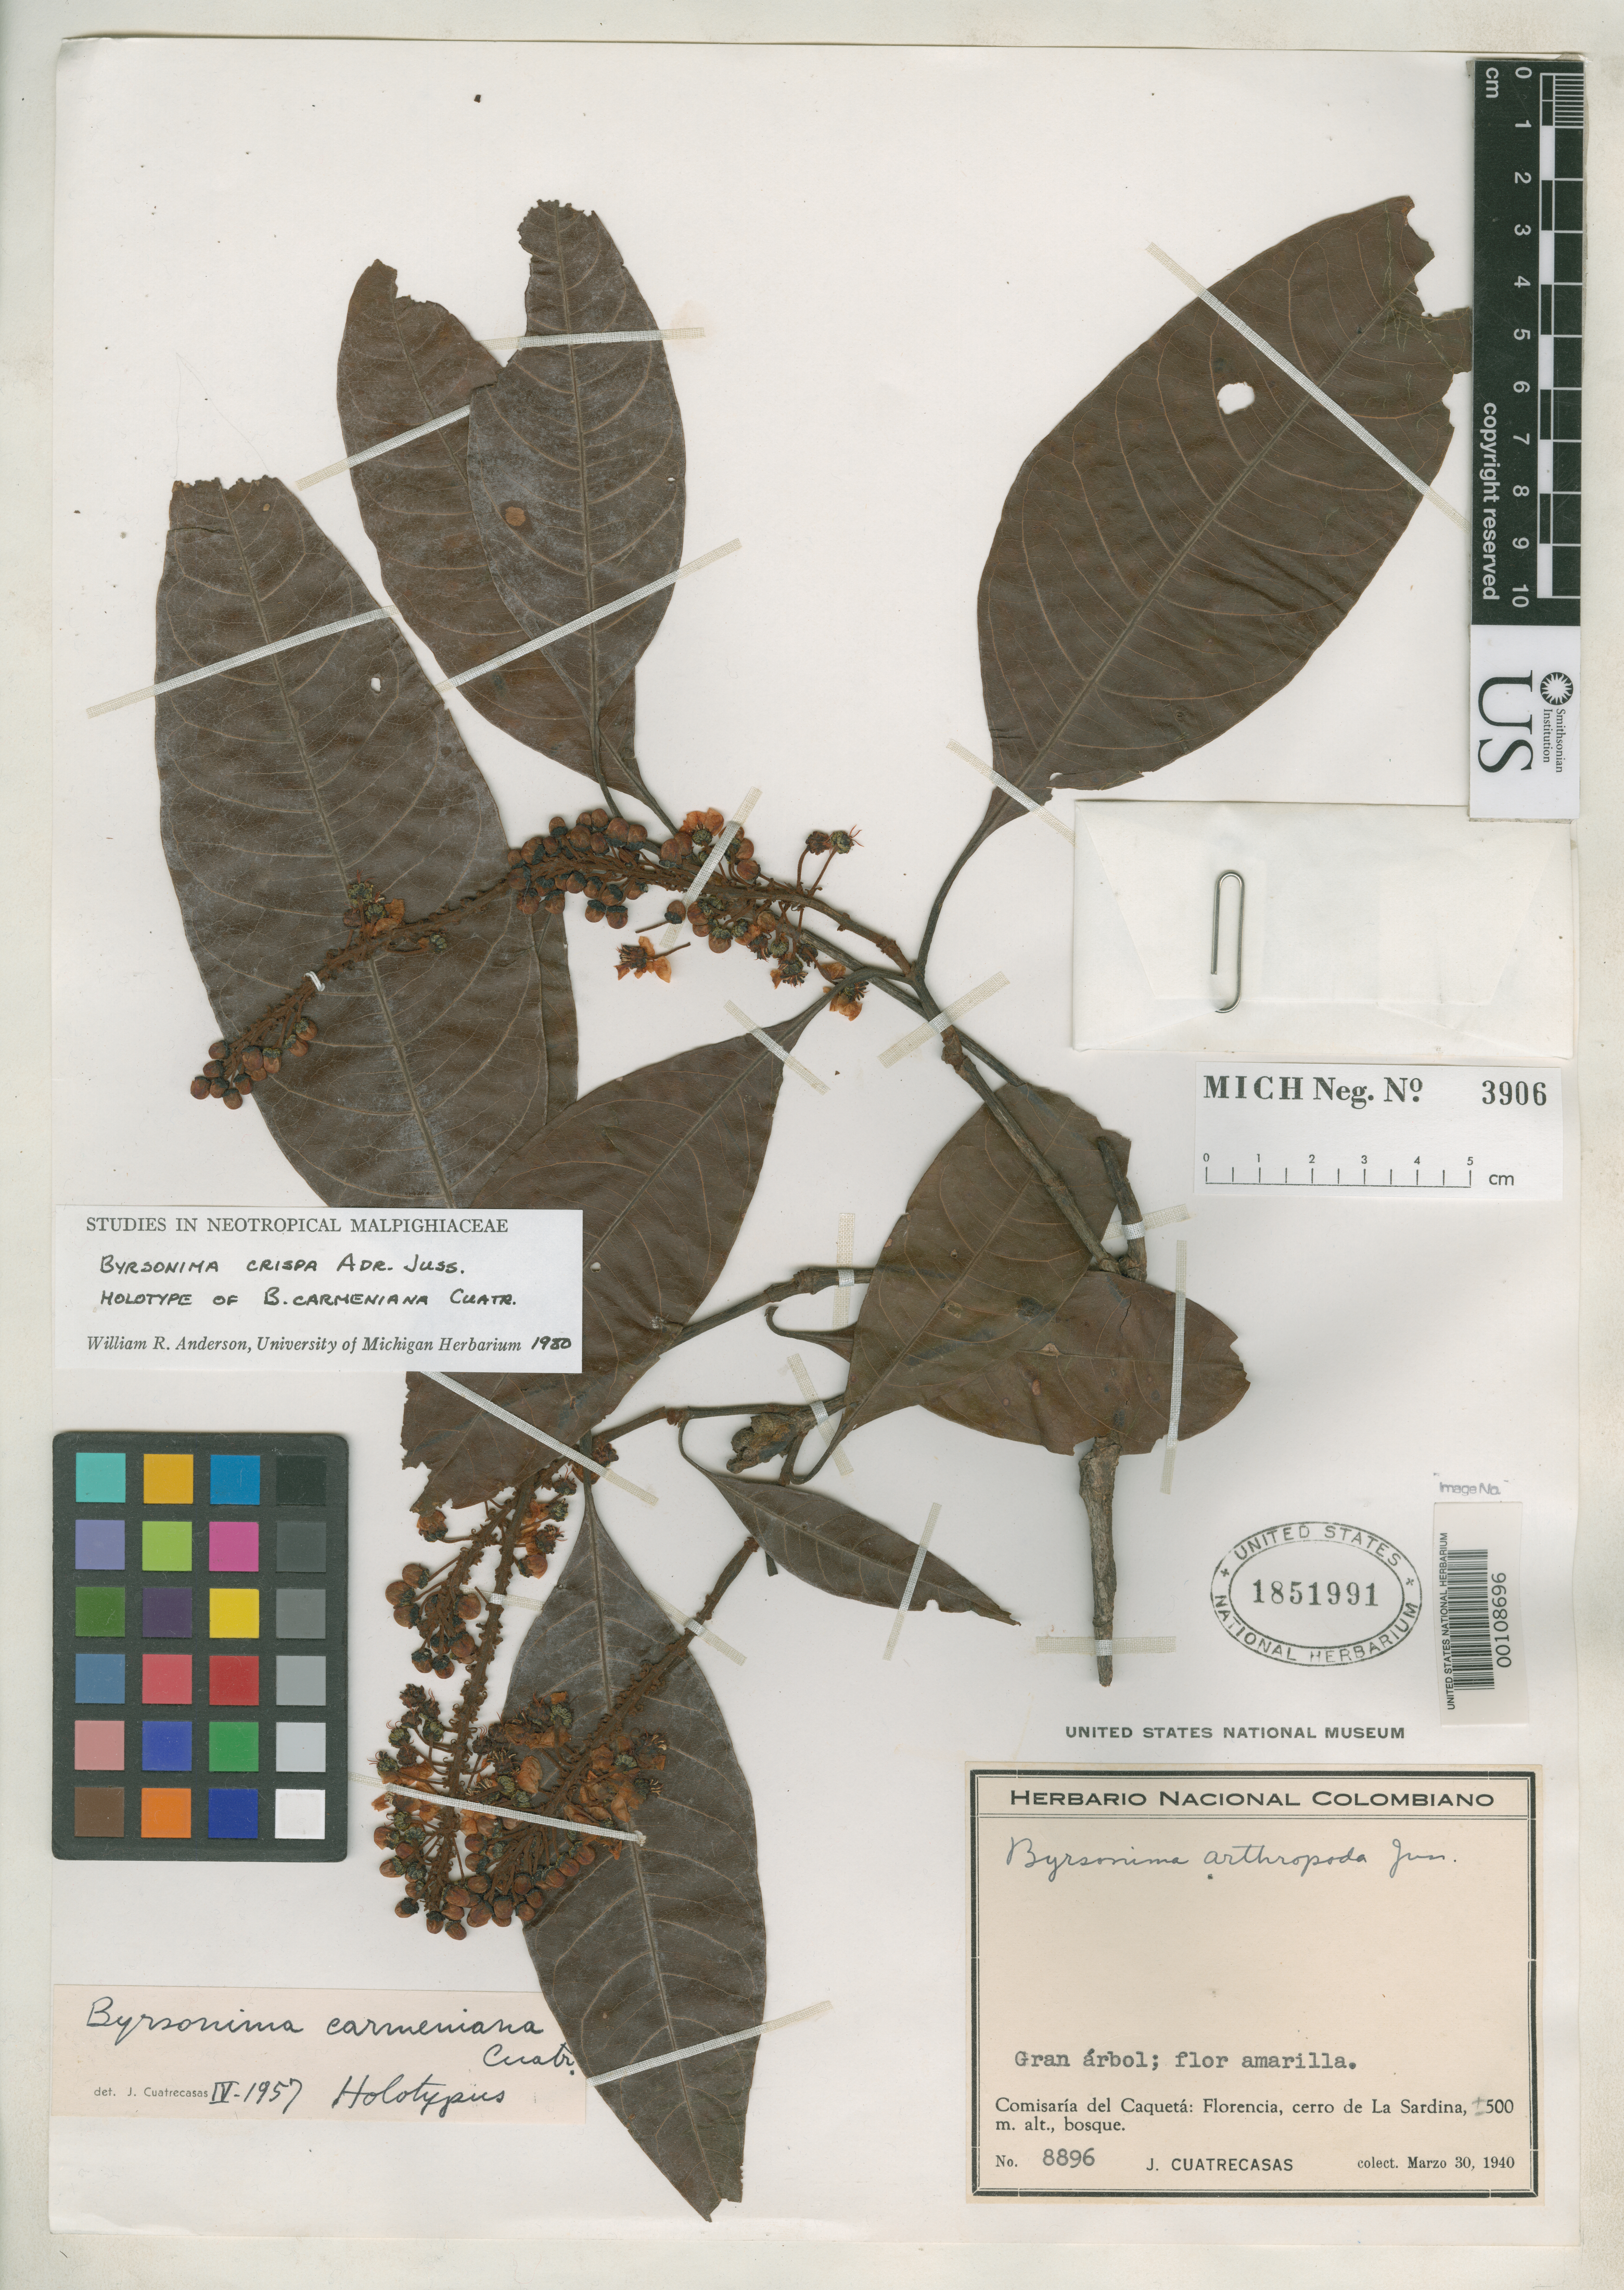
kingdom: Plantae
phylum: Tracheophyta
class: Magnoliopsida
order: Malpighiales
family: Malpighiaceae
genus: Byrsonima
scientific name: Byrsonima carmeniana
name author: Cuatrec.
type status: Holotype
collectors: J. Cuatrecasas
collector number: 8896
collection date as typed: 30 Mar 1940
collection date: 1940-03-30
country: Colombia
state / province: Caquetá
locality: Florencia, Cerro de La Sardina.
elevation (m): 500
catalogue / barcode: US 1851991